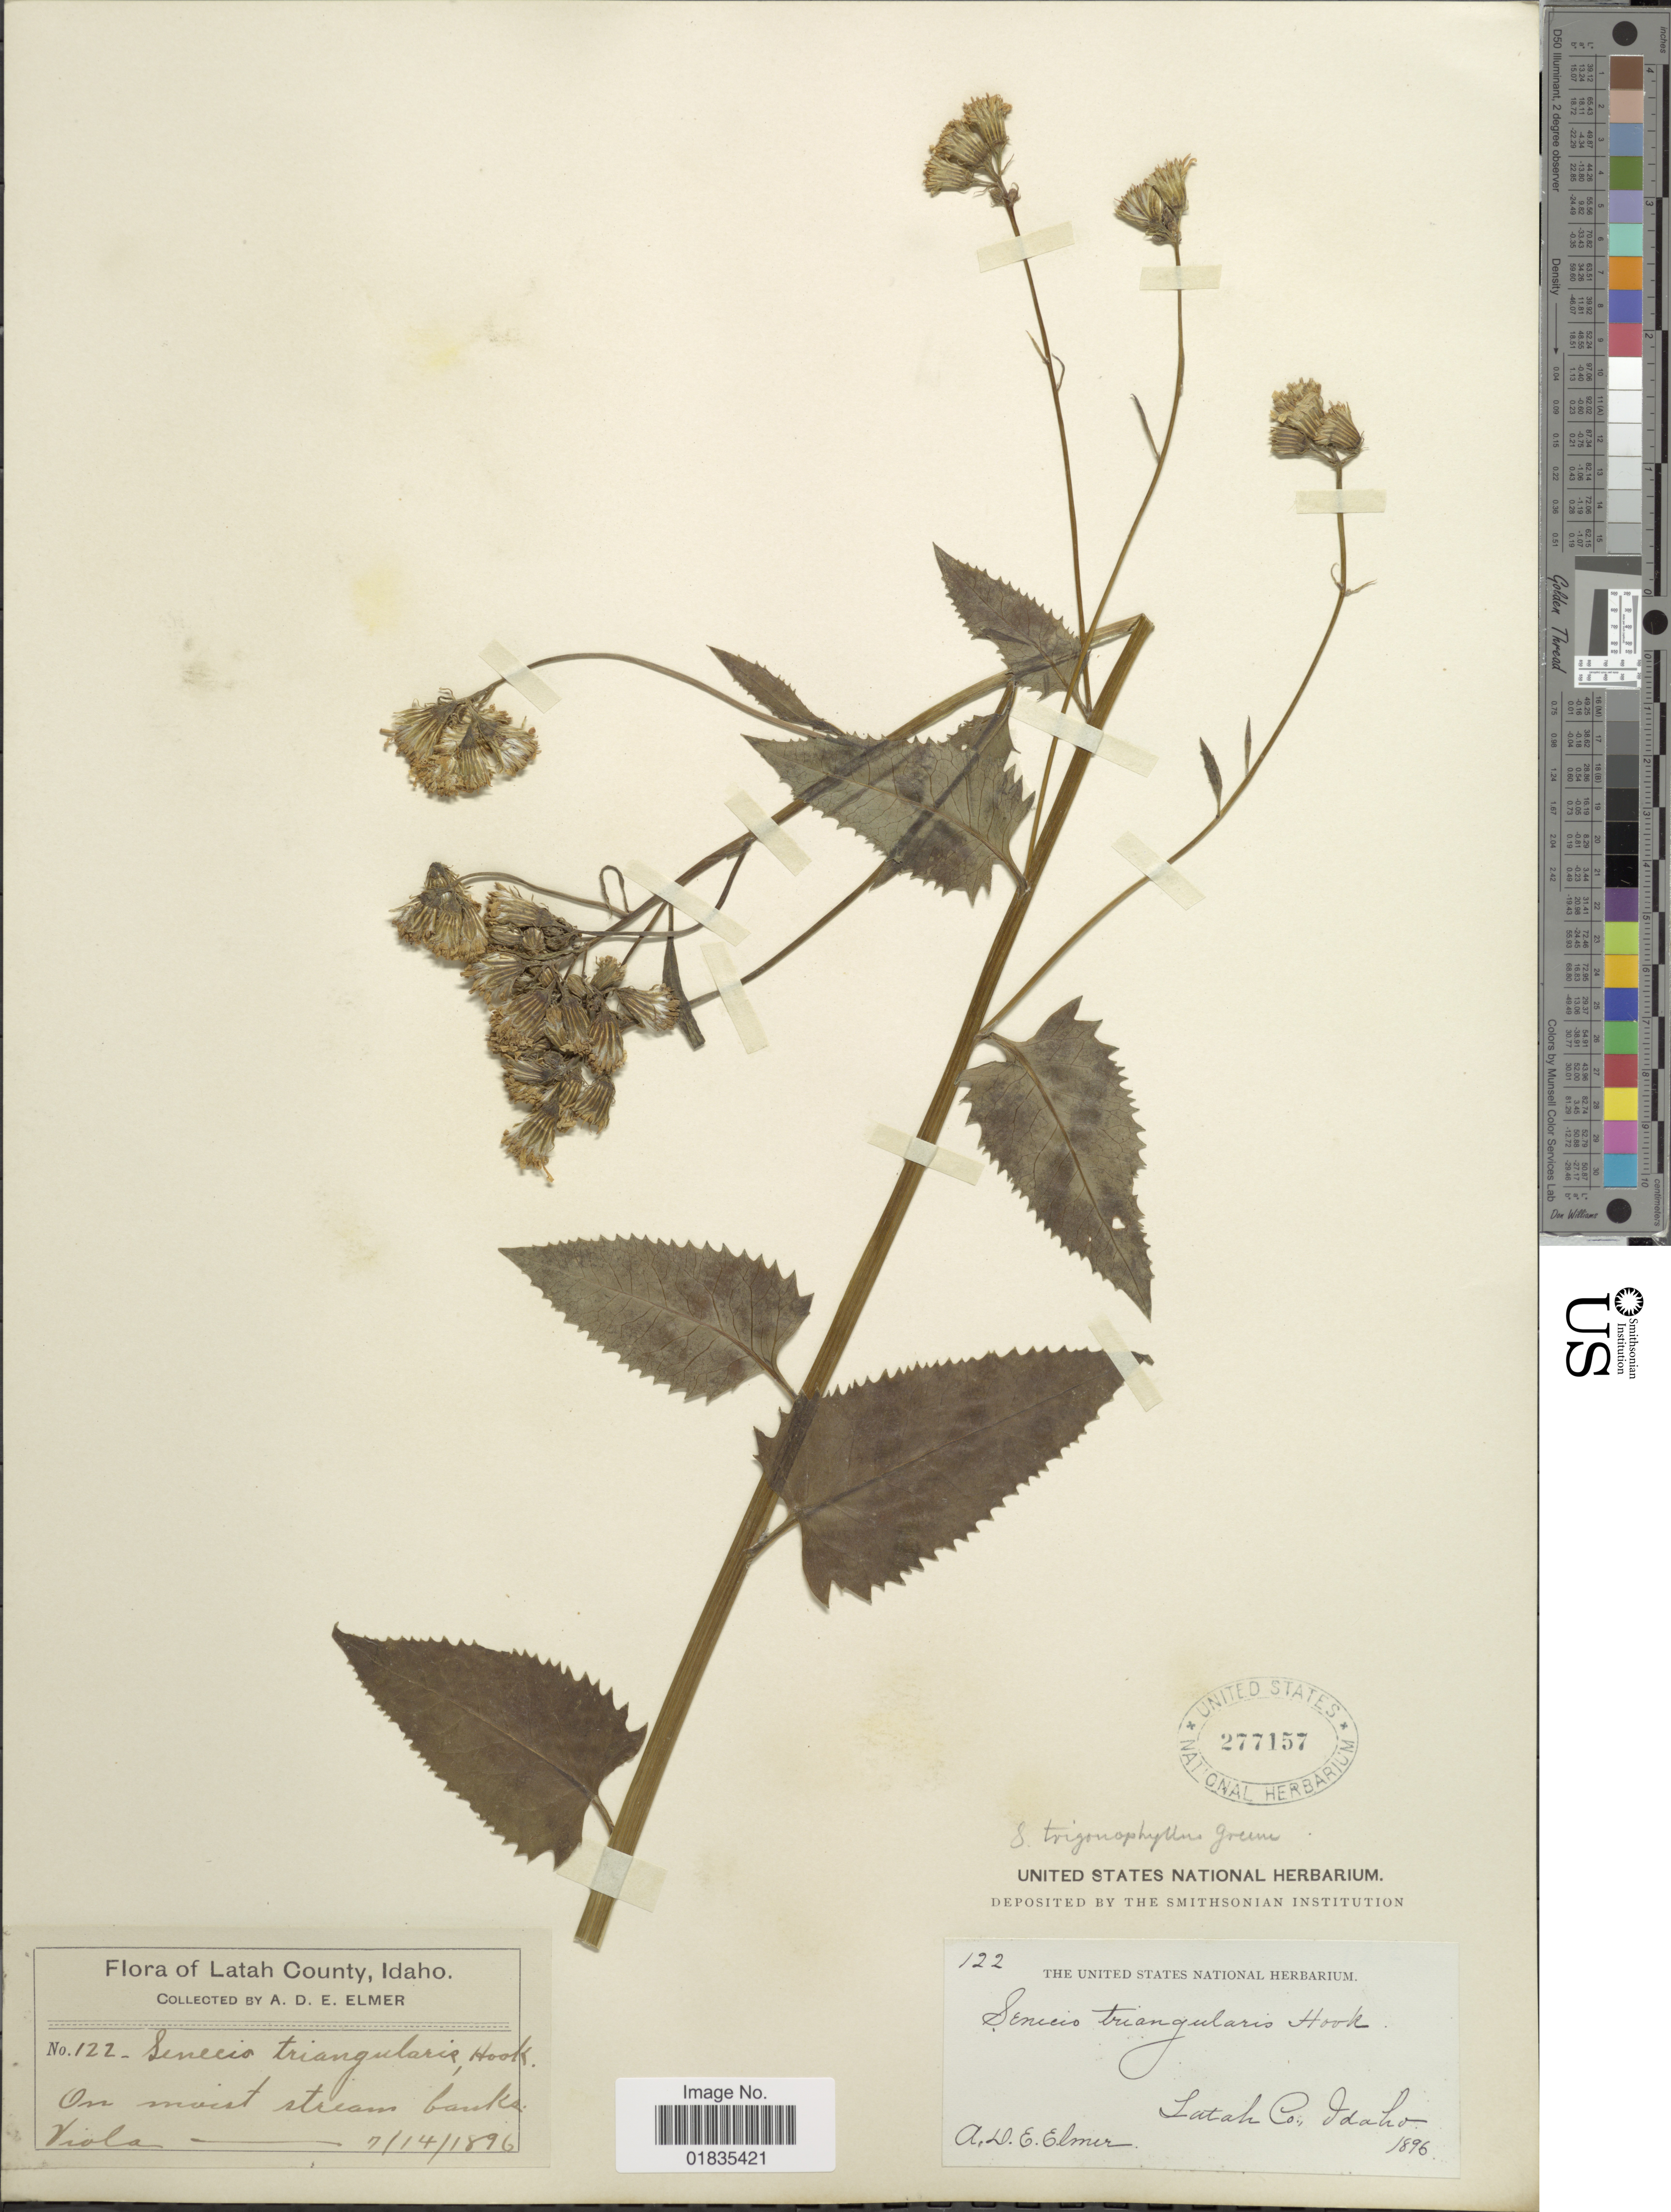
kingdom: Plantae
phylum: Tracheophyta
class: Magnoliopsida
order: Asterales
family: Asteraceae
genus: Senecio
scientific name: Senecio triangularis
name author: Hook.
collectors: A. D. E. Elmer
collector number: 122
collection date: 1896-07-14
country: United States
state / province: Idaho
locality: On moist stream banks, Latah Co.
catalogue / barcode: US 277157